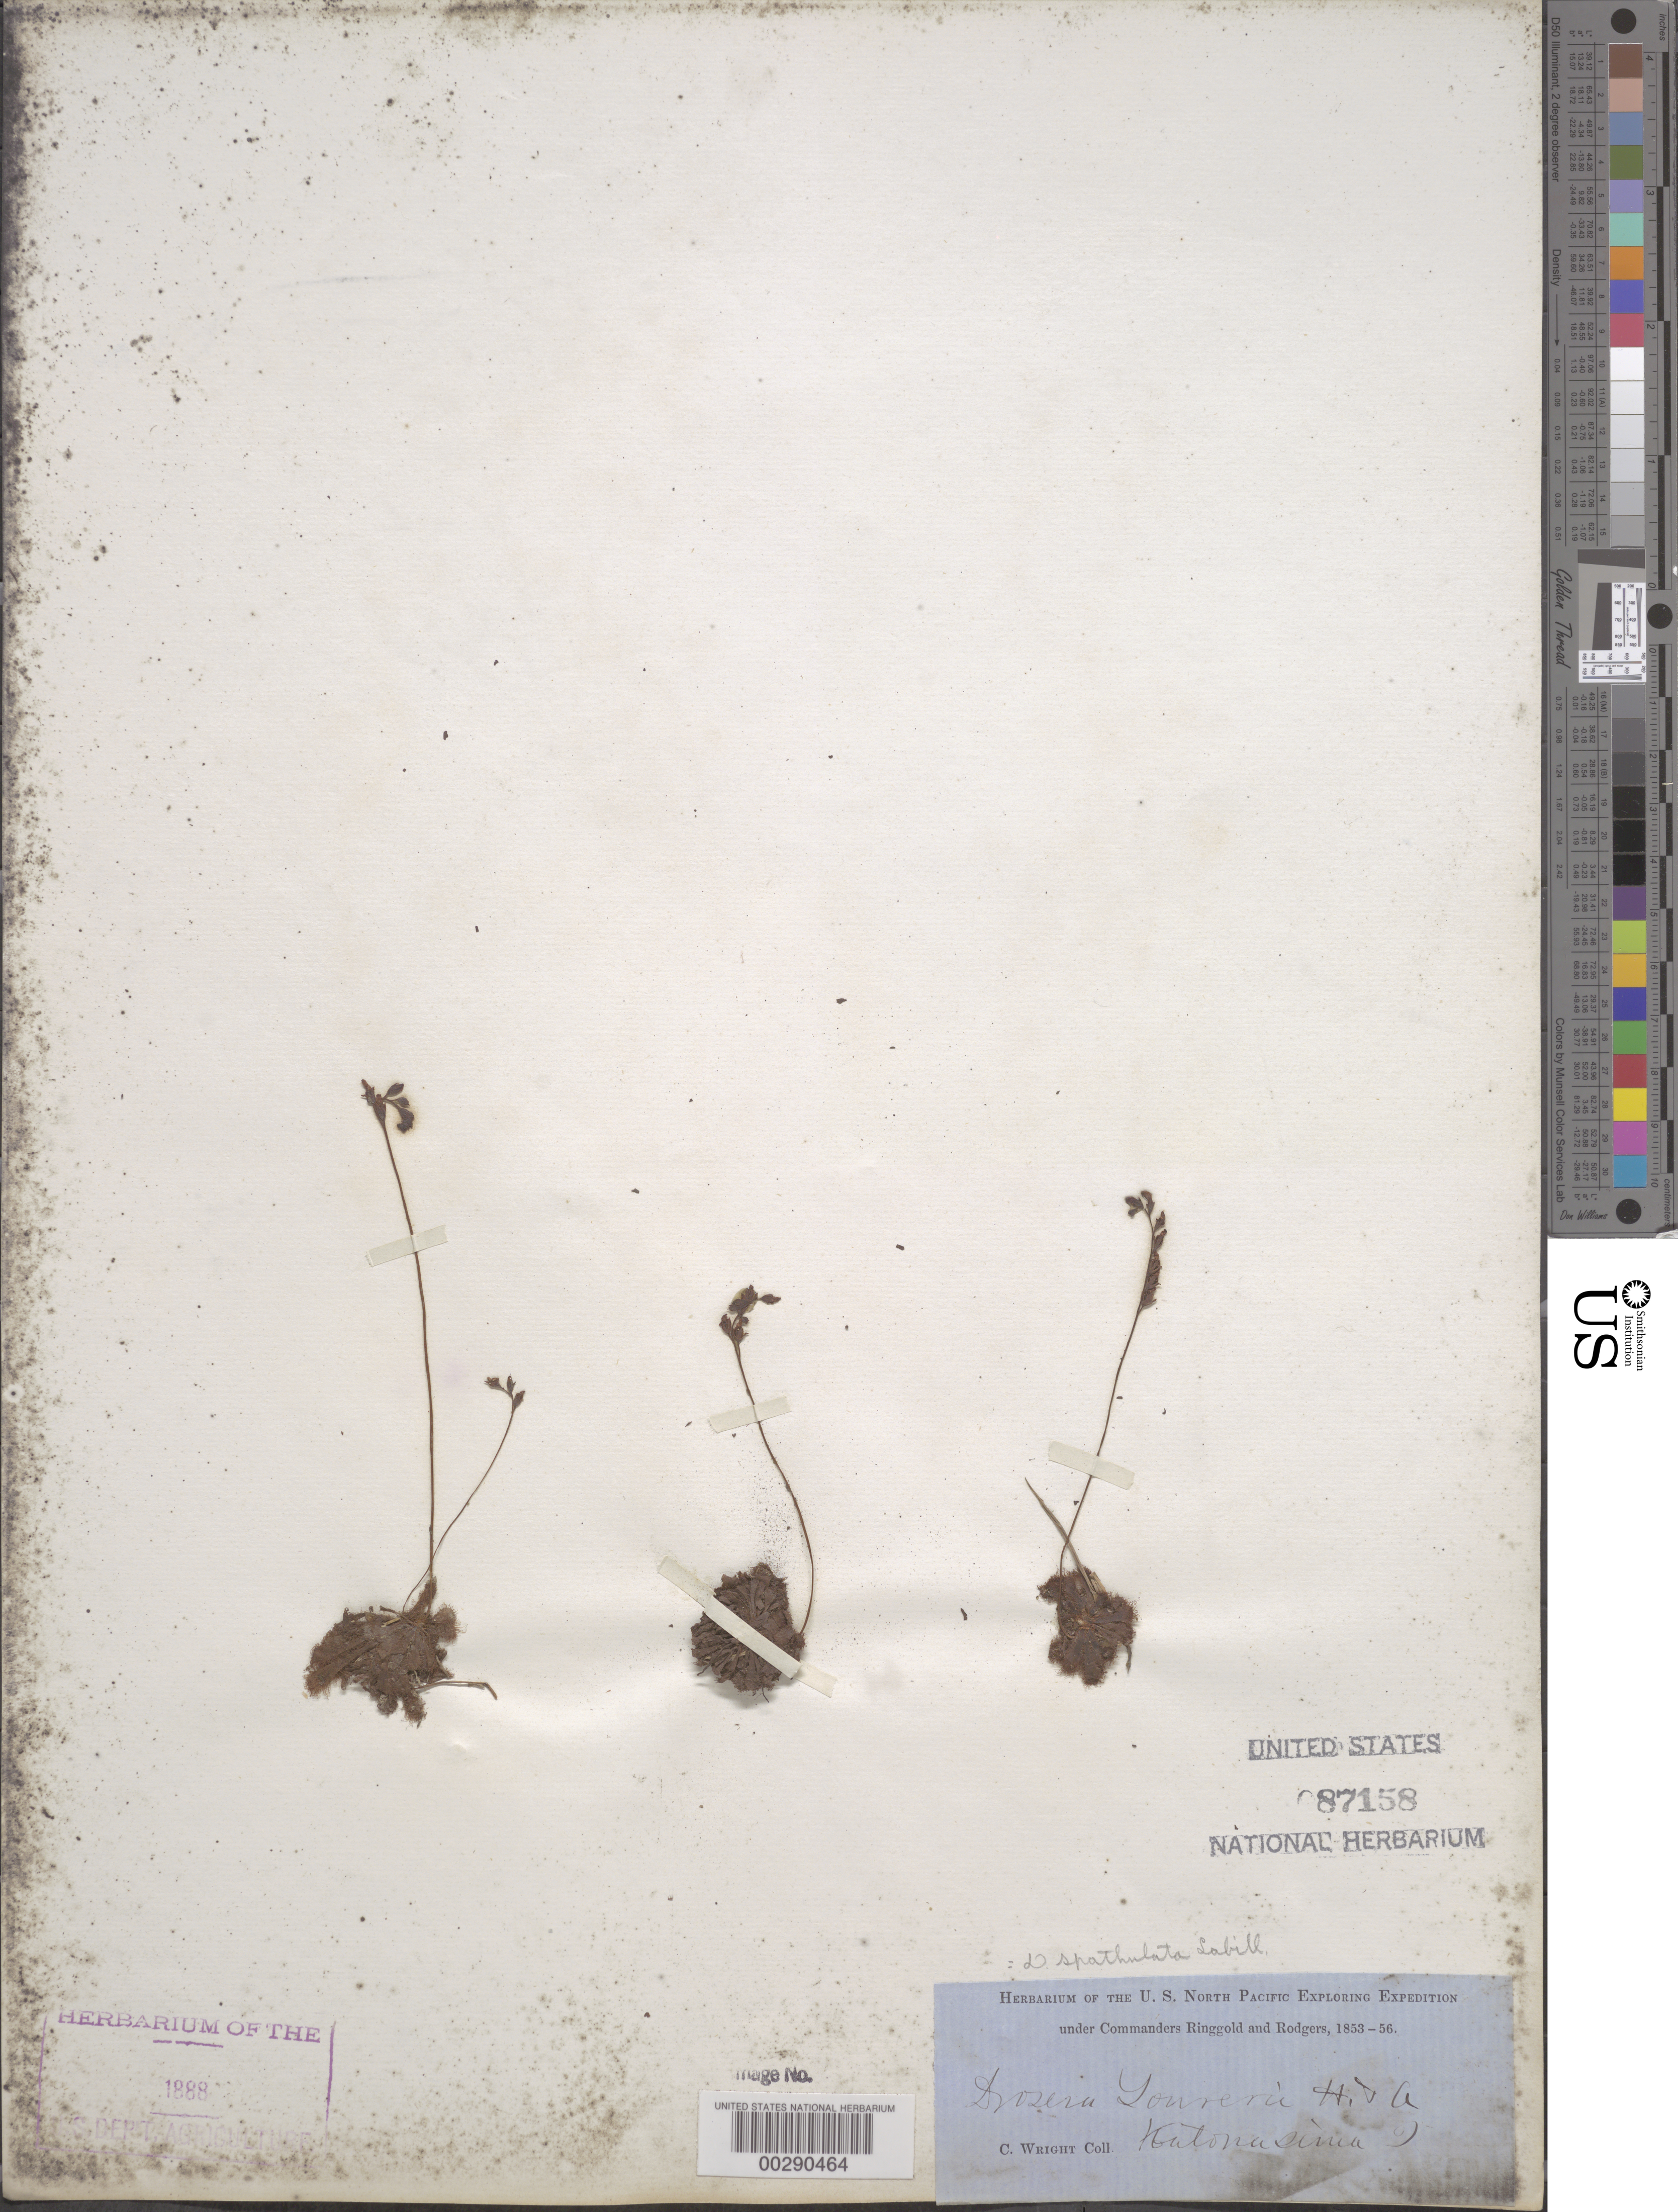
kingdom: Plantae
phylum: Tracheophyta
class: Magnoliopsida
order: Caryophyllales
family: Droseraceae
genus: Drosera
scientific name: Drosera spathulata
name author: Labill.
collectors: C. Wright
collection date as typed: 1853 to -- -- 1856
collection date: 1853/1856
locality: Katonasinia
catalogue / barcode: US 87158